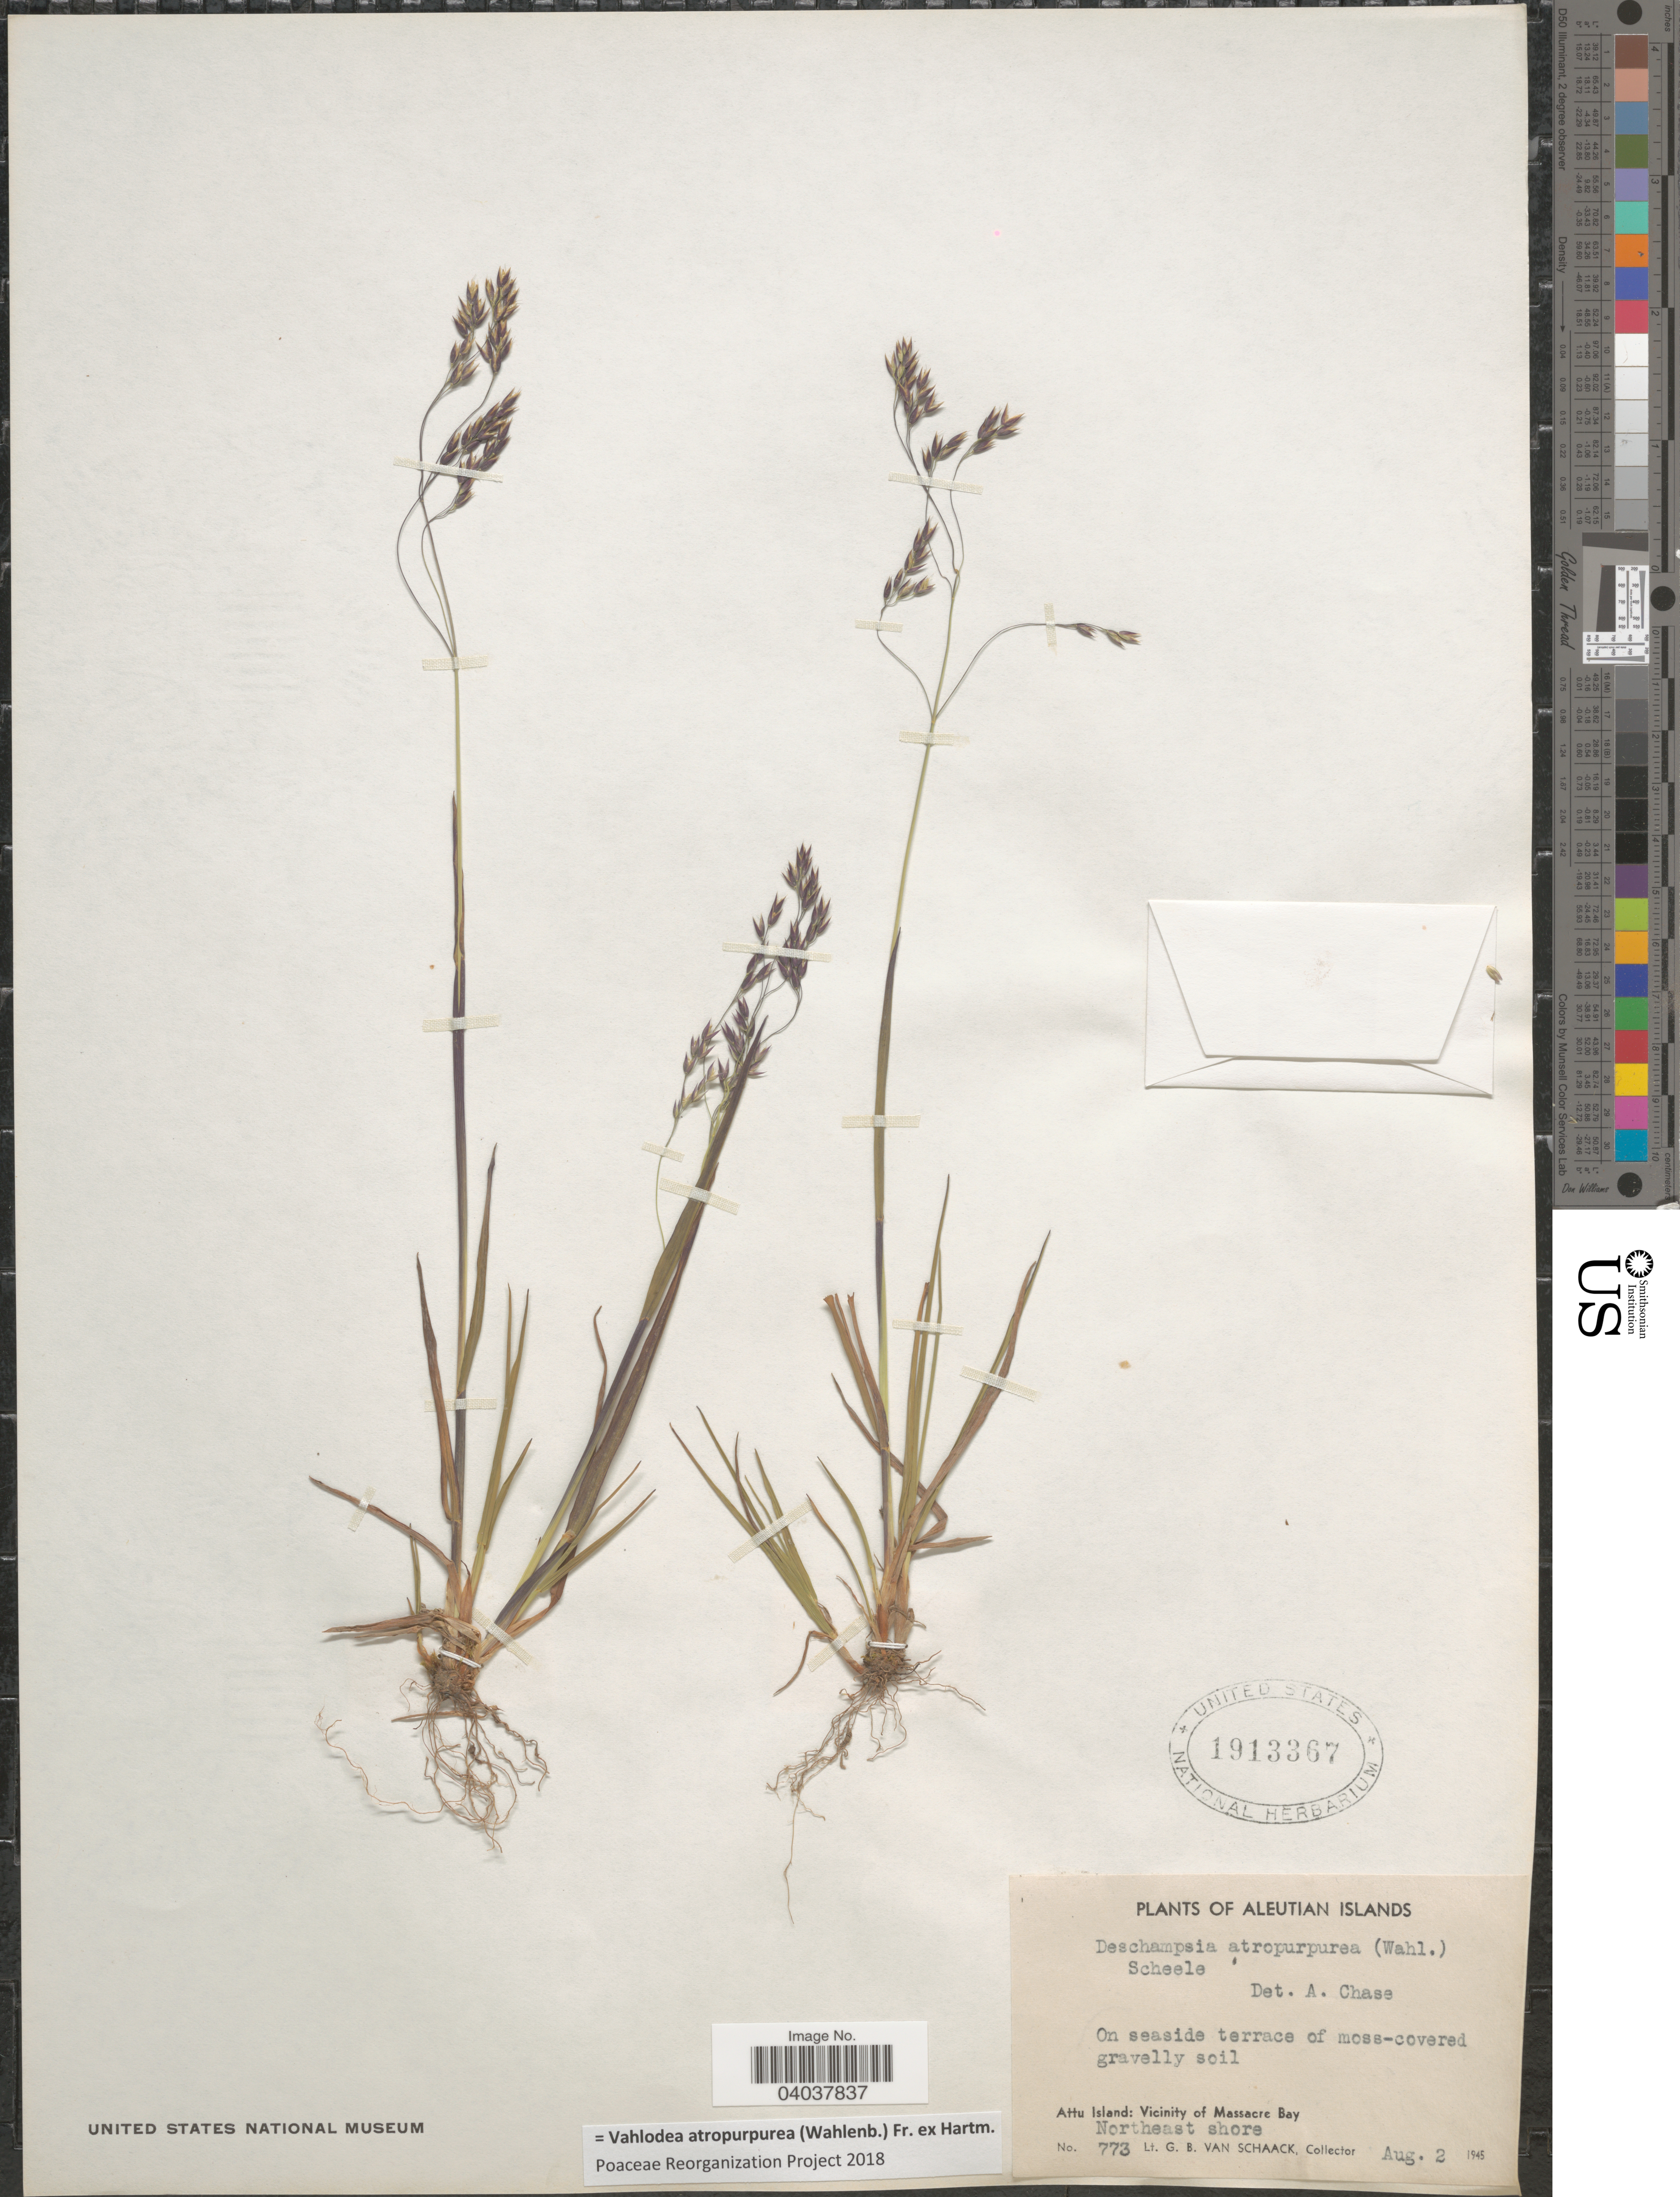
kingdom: Plantae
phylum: Tracheophyta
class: Liliopsida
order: Poales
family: Poaceae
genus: Vahlodea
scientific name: Vahlodea atropurpurea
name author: (Wahlenb.) Fr. ex Hartm.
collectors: G. Van Schaack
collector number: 773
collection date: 1945-08-02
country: United States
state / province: Alaska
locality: Aleutian Islands. Attu Island: Vicinity of Massacre Bay. Northeast shore.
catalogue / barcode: US 1913367